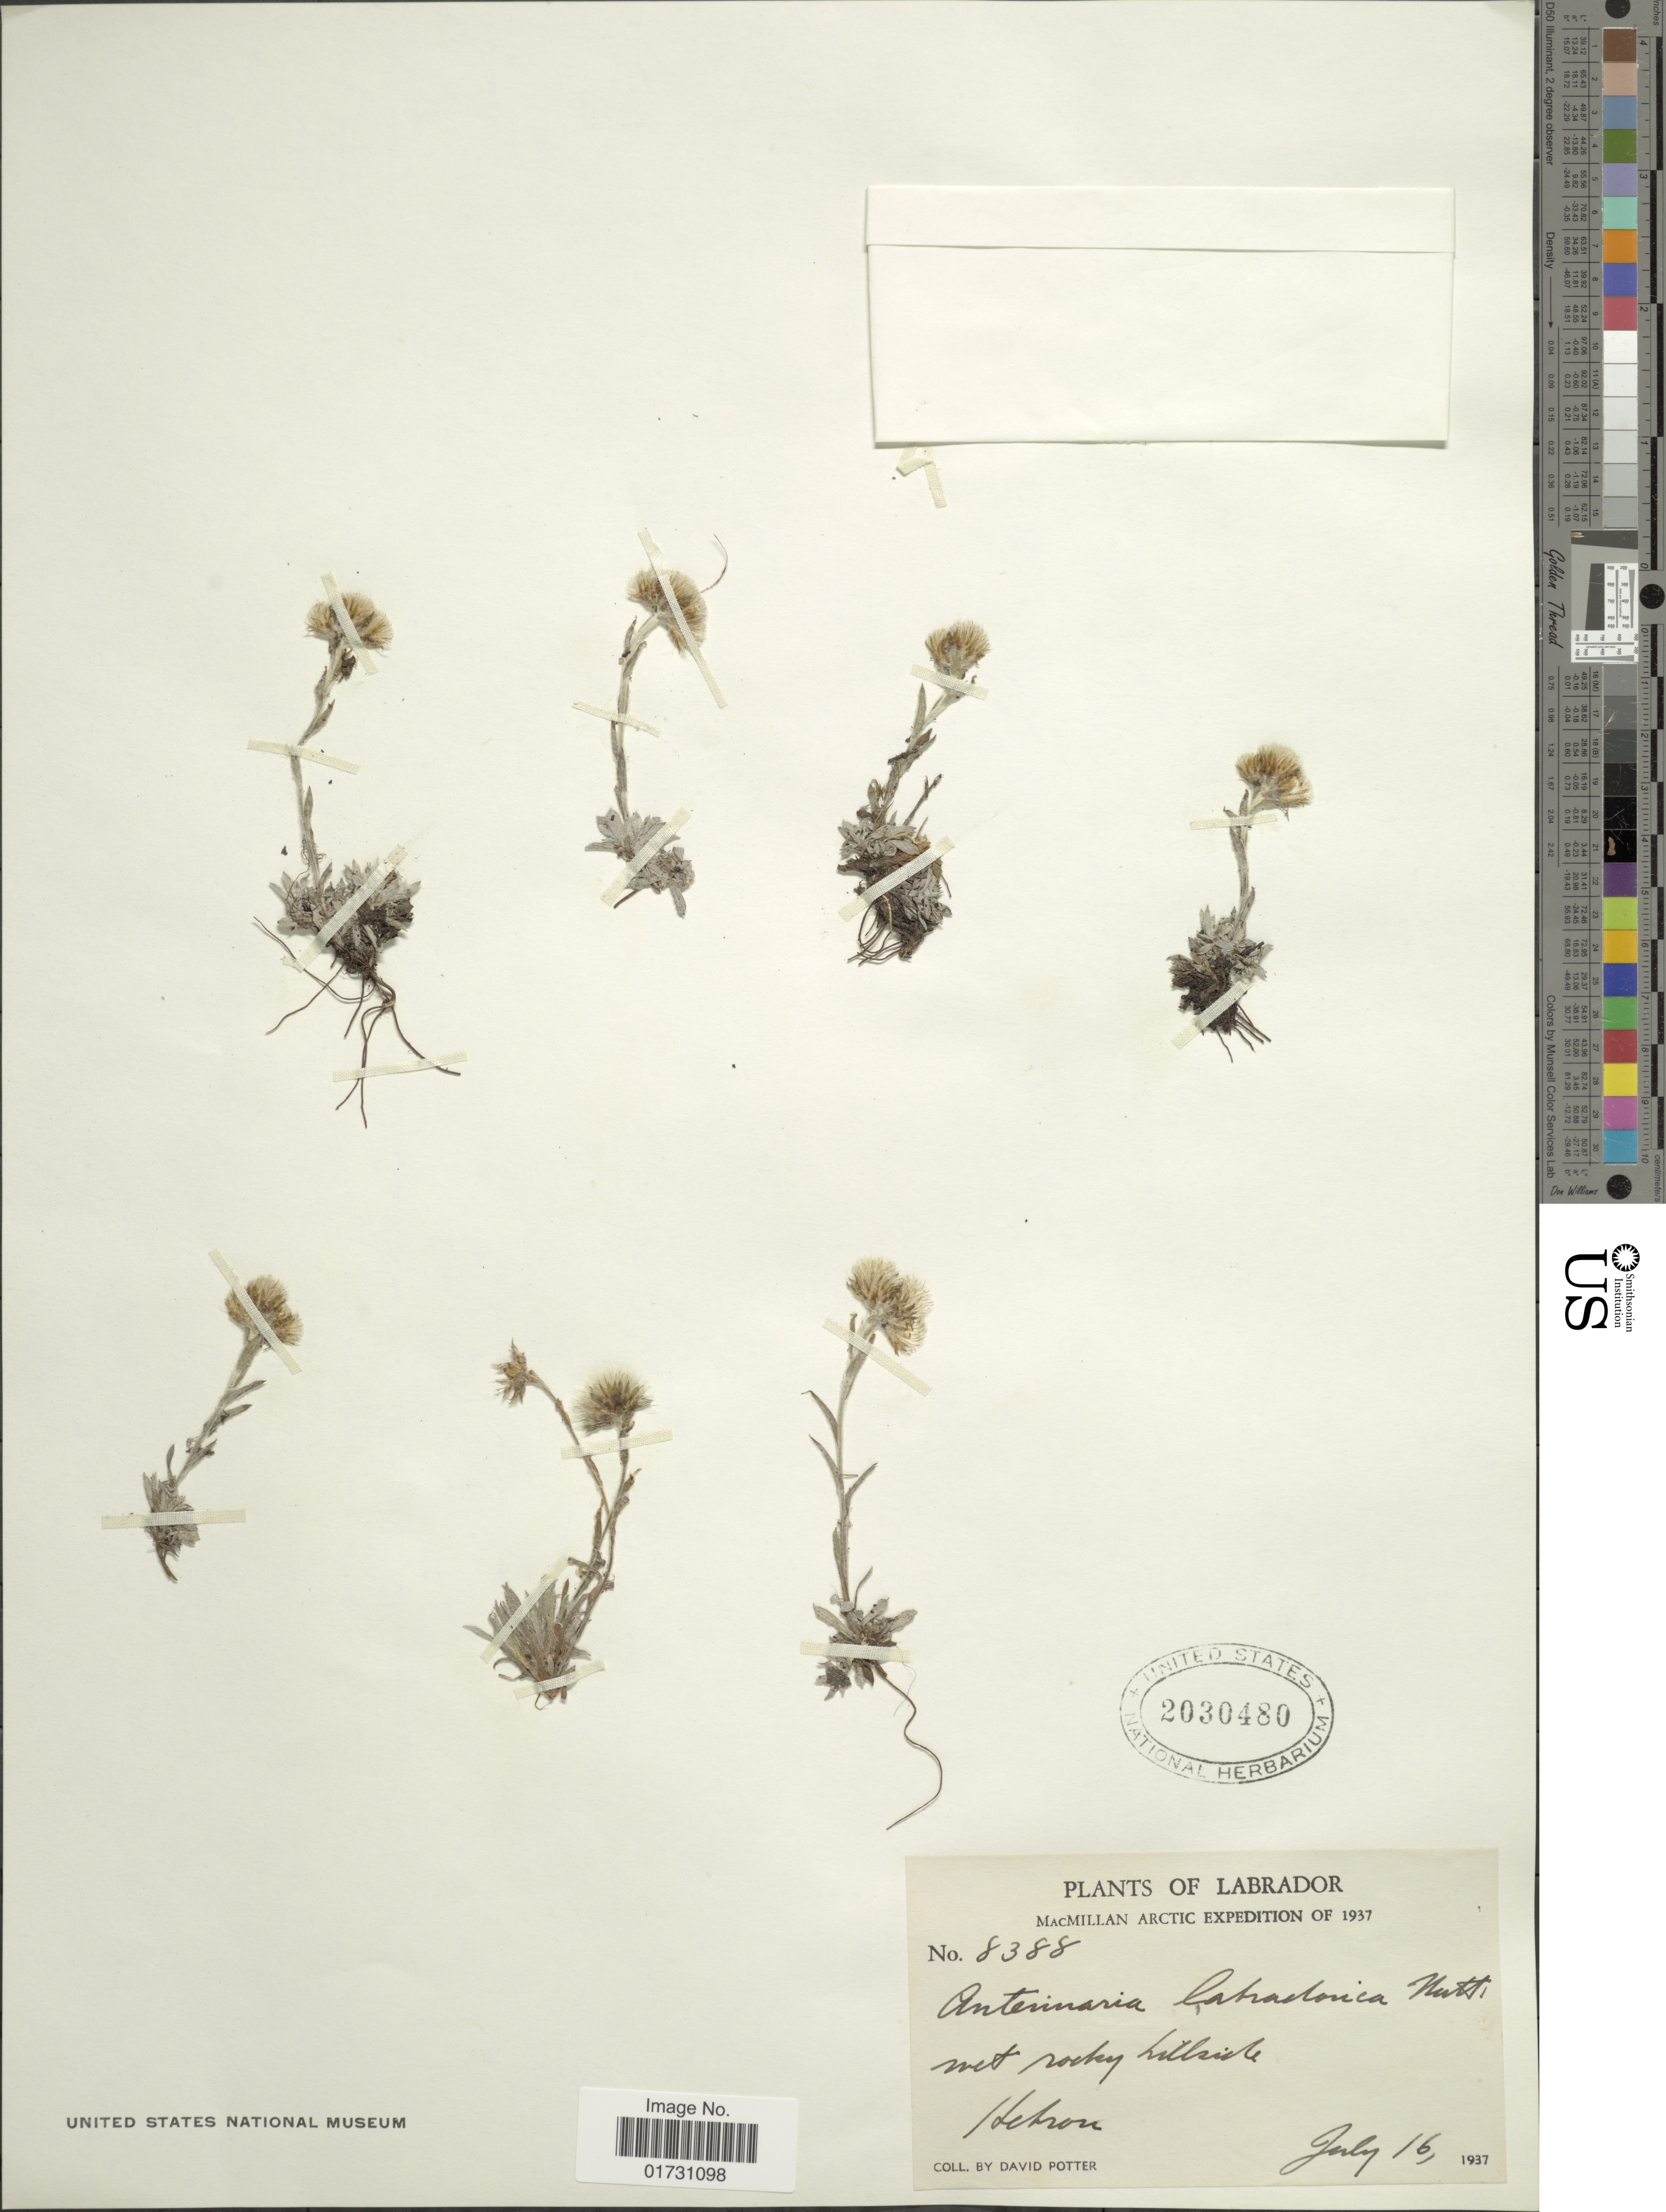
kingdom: Plantae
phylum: Tracheophyta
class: Magnoliopsida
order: Asterales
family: Asteraceae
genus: Antennaria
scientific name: Antennaria labradorica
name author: Nutt.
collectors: D. Potter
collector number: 8388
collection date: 1937-07-16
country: Canada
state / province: Newfoundland and Labrador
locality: Labrador, Arctic, Hebron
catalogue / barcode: US 2030480